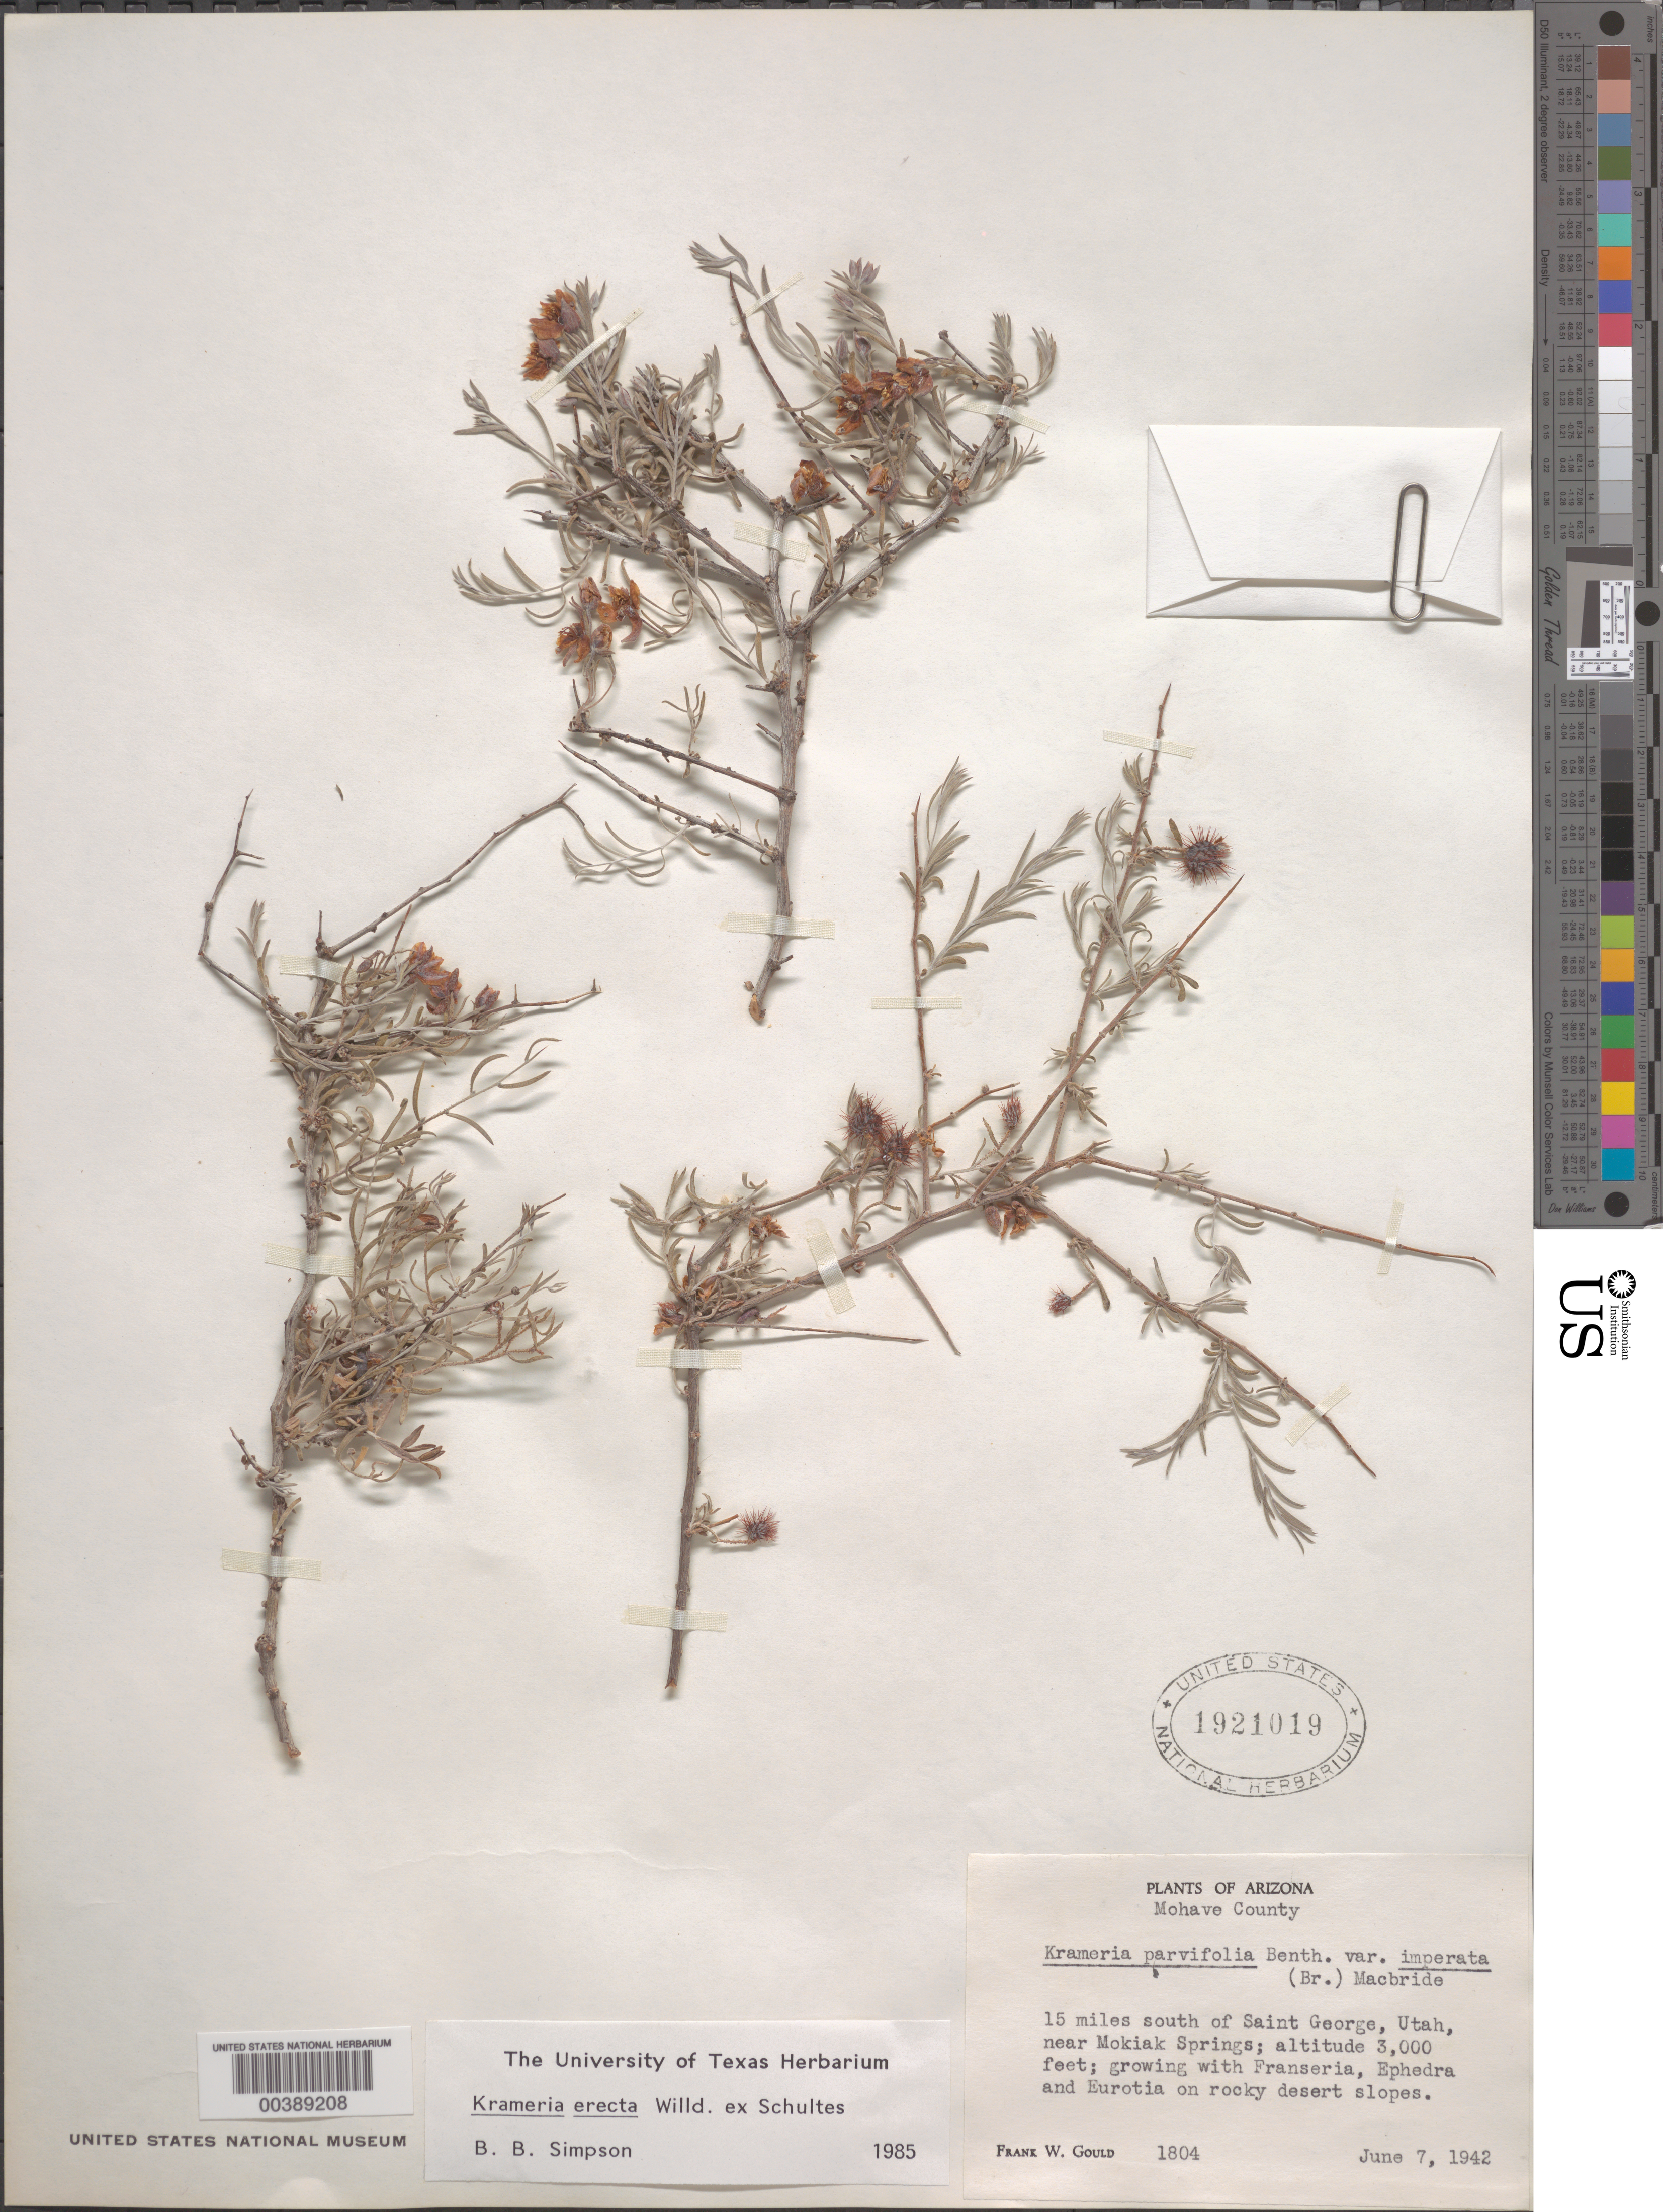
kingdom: Plantae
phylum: Tracheophyta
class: Magnoliopsida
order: Zygophyllales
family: Krameriaceae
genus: Krameria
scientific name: Krameria erecta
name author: Willd. ex Schult.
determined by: Simpson, B. B.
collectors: F. W. Gould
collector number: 1804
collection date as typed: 07 Jun 1942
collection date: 1942-06-07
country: United States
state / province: Arizona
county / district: Mohave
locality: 15 mi s of saint george, utah, near mokiak springs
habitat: On rocky desert slopes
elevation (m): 914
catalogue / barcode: US 1921019